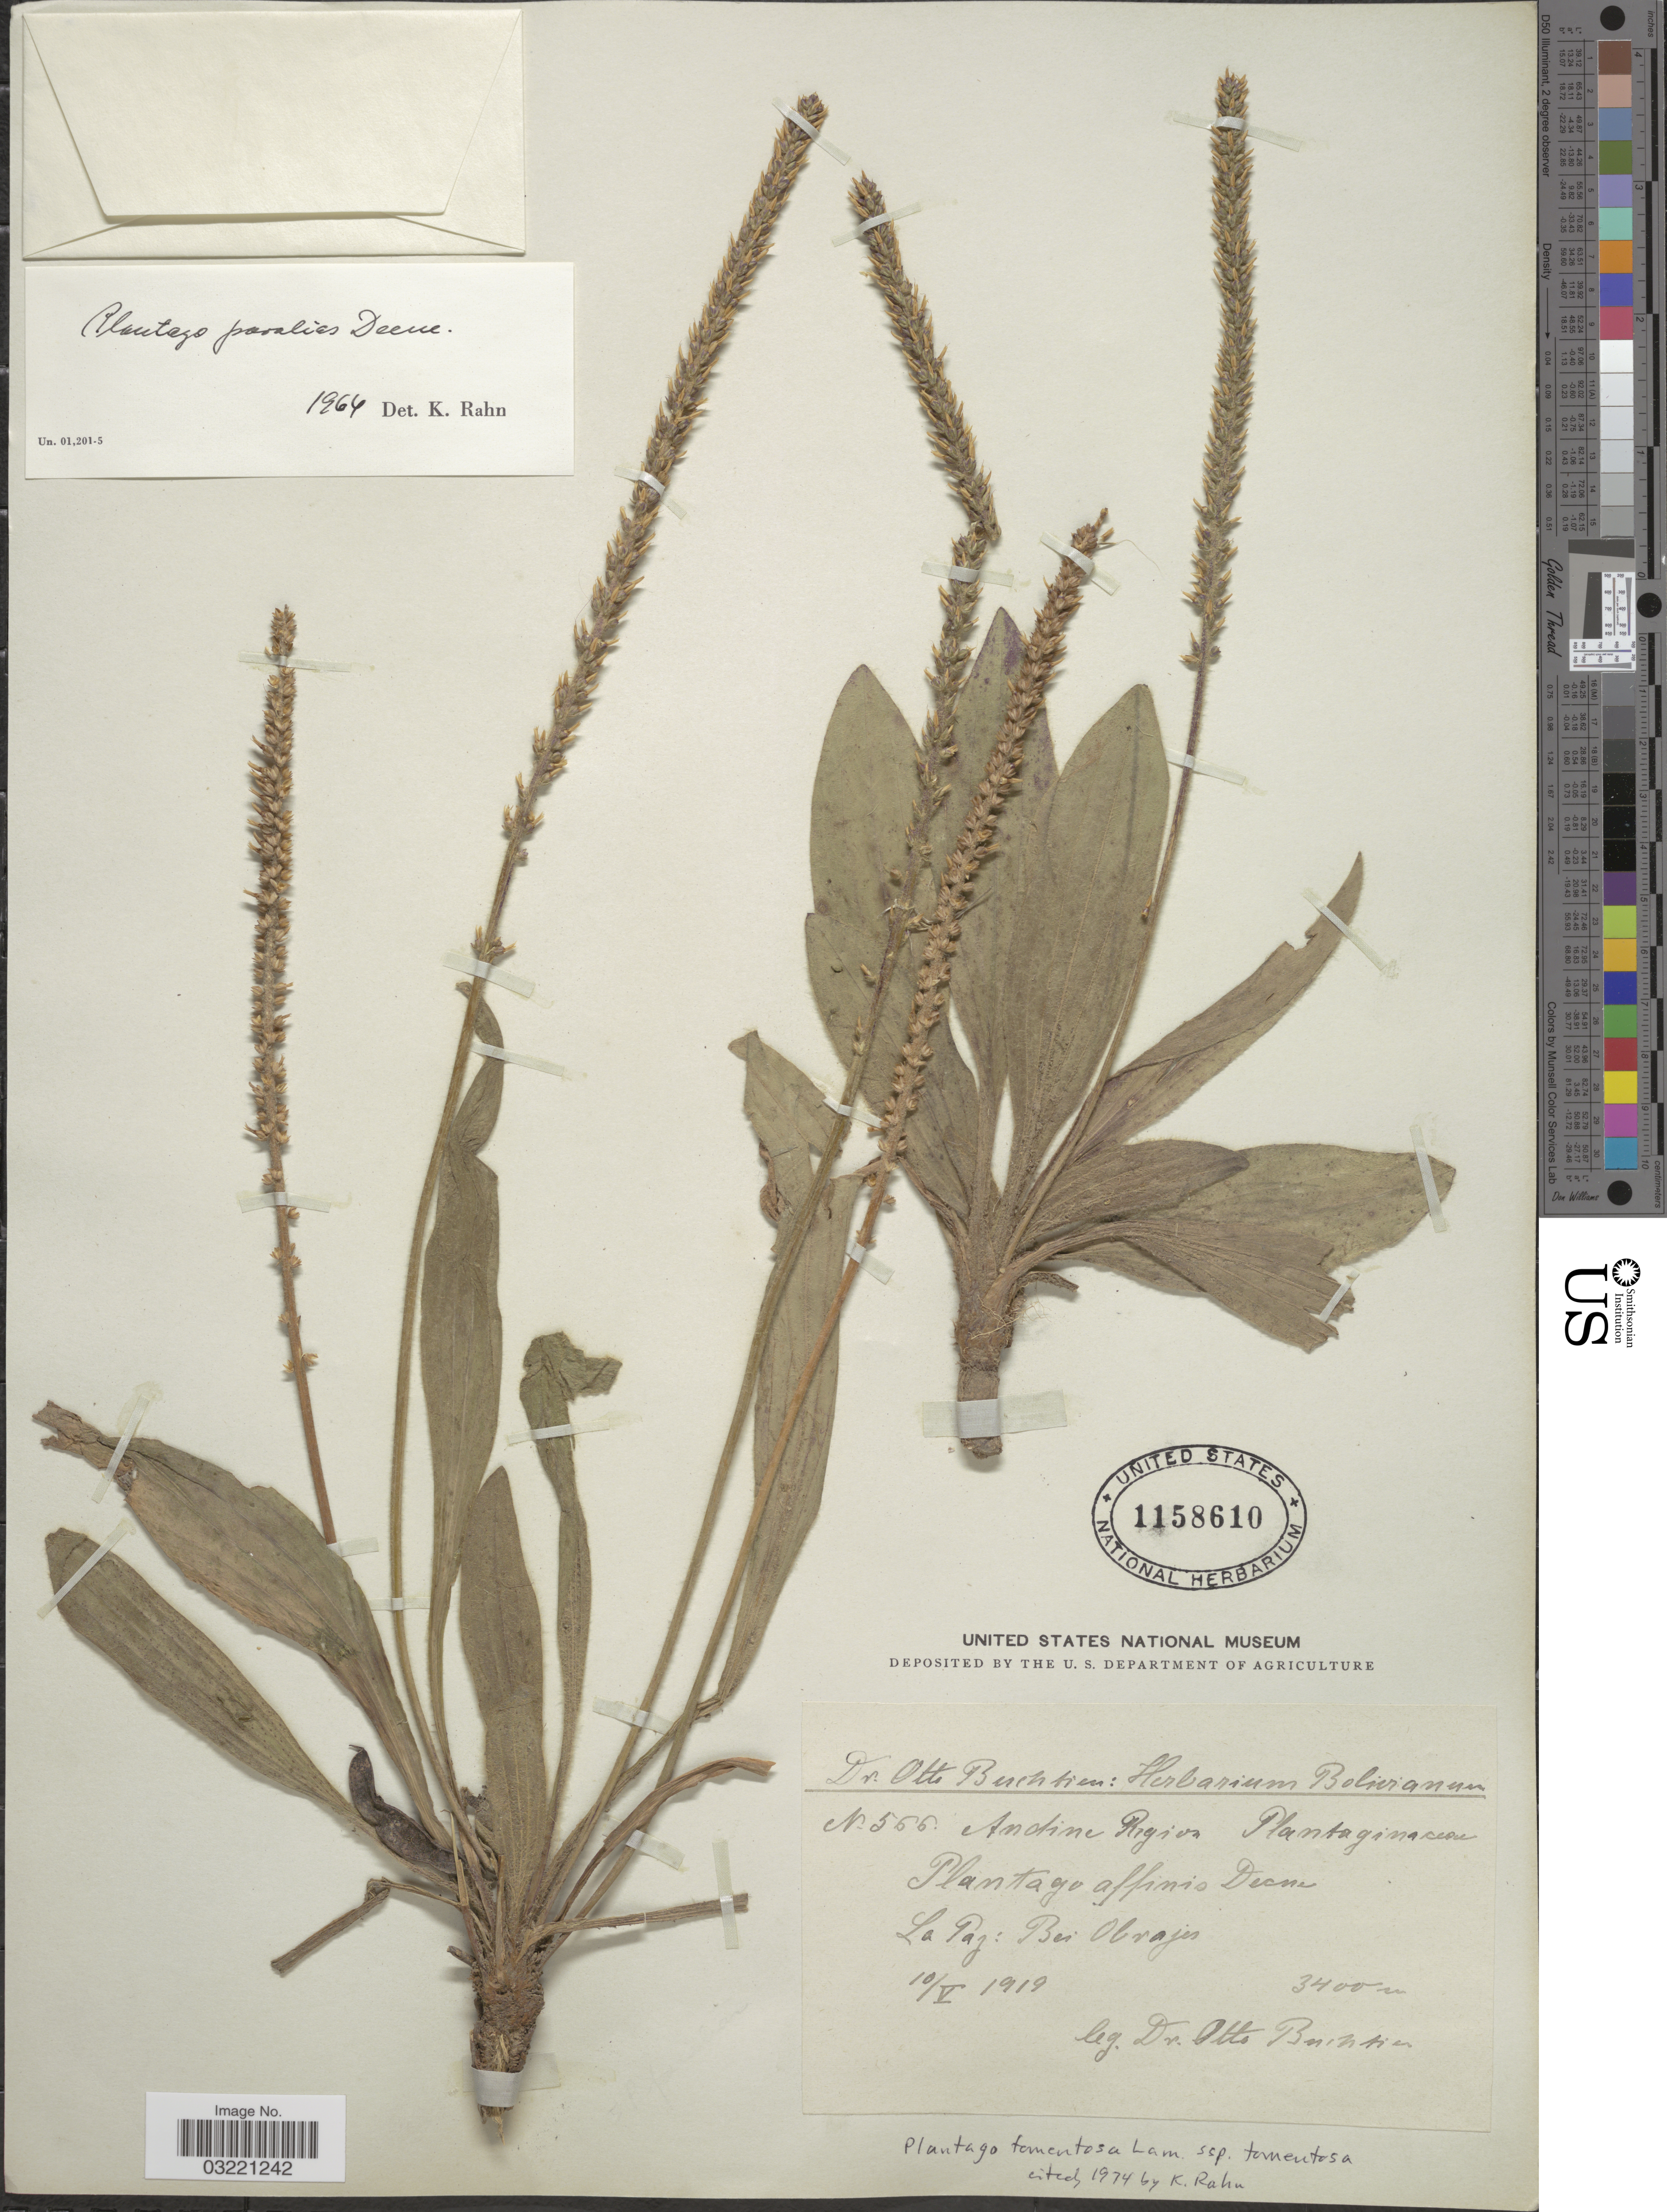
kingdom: Plantae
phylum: Tracheophyta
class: Magnoliopsida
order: Lamiales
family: Plantaginaceae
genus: Plantago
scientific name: Plantago tomentosa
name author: Lam.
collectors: O. Buchtien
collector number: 566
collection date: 1919-05-10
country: Bolivia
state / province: La Paz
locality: Bei Obrajes.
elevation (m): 3400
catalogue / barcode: US 1158610